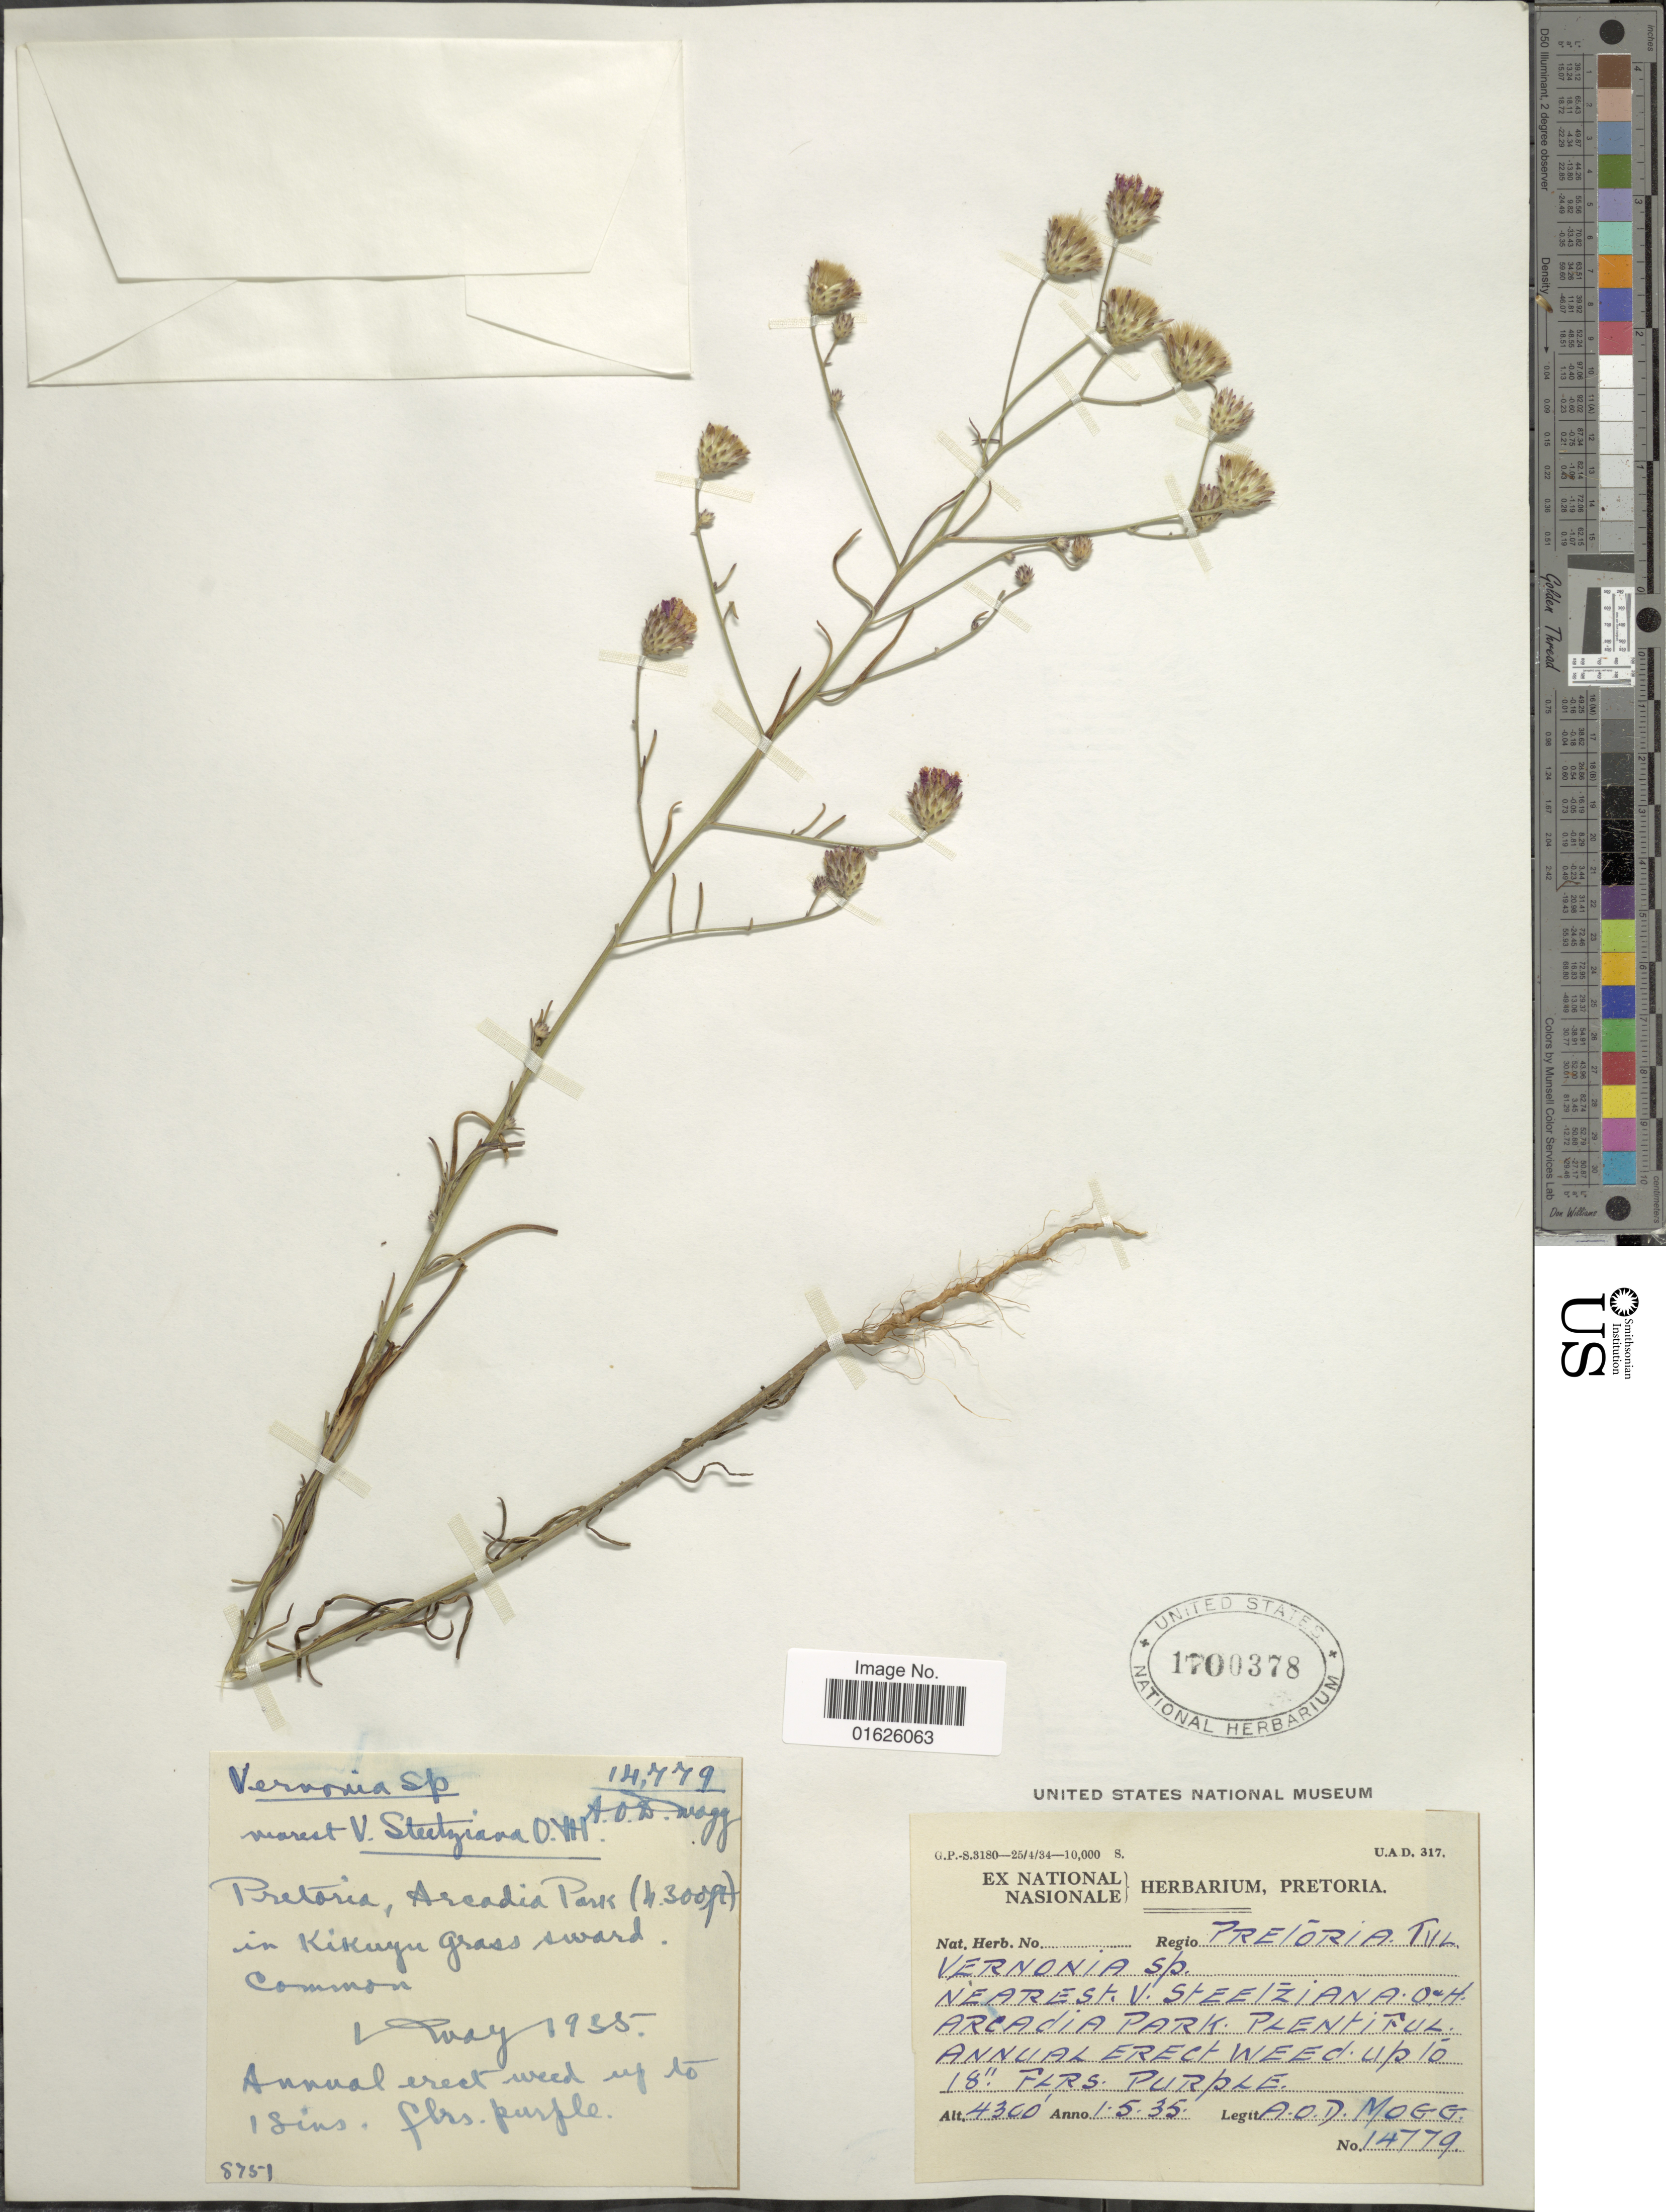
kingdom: Plantae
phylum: Tracheophyta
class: Magnoliopsida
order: Asterales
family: Asteraceae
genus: Polydora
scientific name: Polydora steetziana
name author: (Oliv. & Hiern) H. Rob.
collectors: A. O. Mogg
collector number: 14779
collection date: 1935-05-01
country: South Africa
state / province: Gauteng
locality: Regio Pretoria Tvl. Nearest V Steelziana , Arcadia Park.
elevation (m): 1311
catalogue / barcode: US 1700378